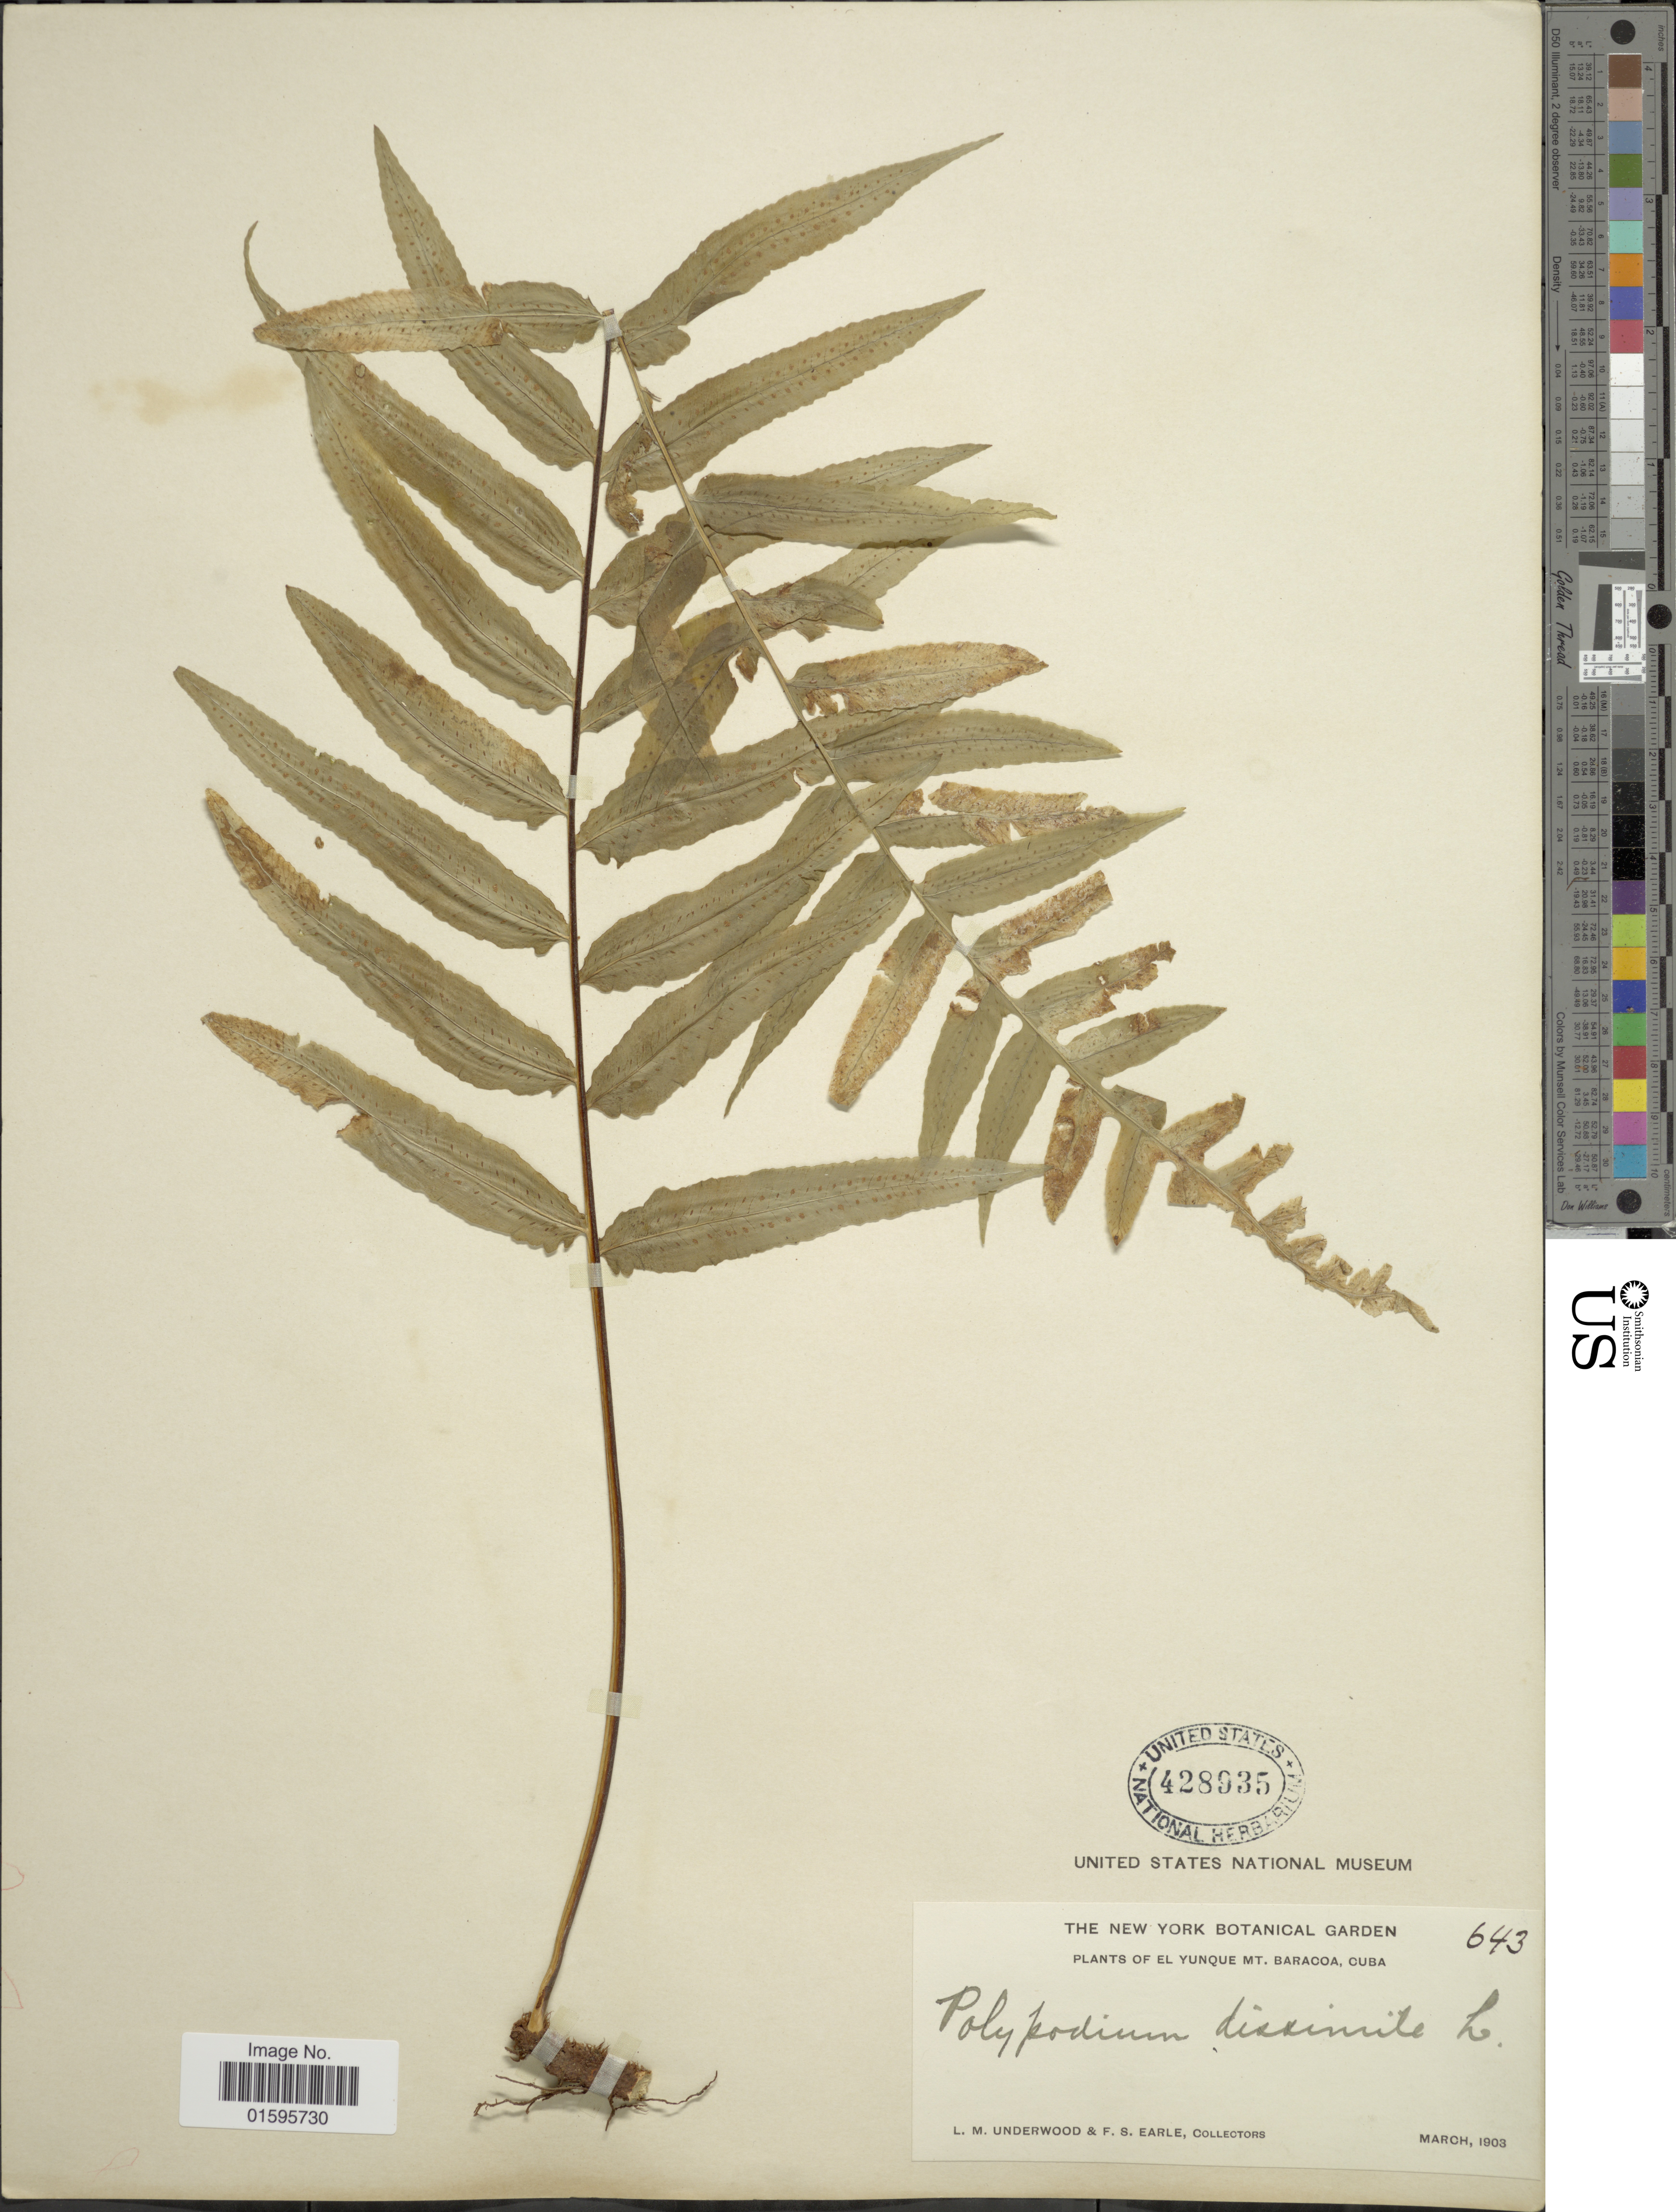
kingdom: Plantae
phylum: Tracheophyta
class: Polypodiopsida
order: Polypodiales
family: Polypodiaceae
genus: Polypodium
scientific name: Polypodium dulce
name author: Poir.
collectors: L. M. Underwood & F. S. Earle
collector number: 643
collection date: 1903-03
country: Cuba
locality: El Yunque Mt., Baracao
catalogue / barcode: US 428935